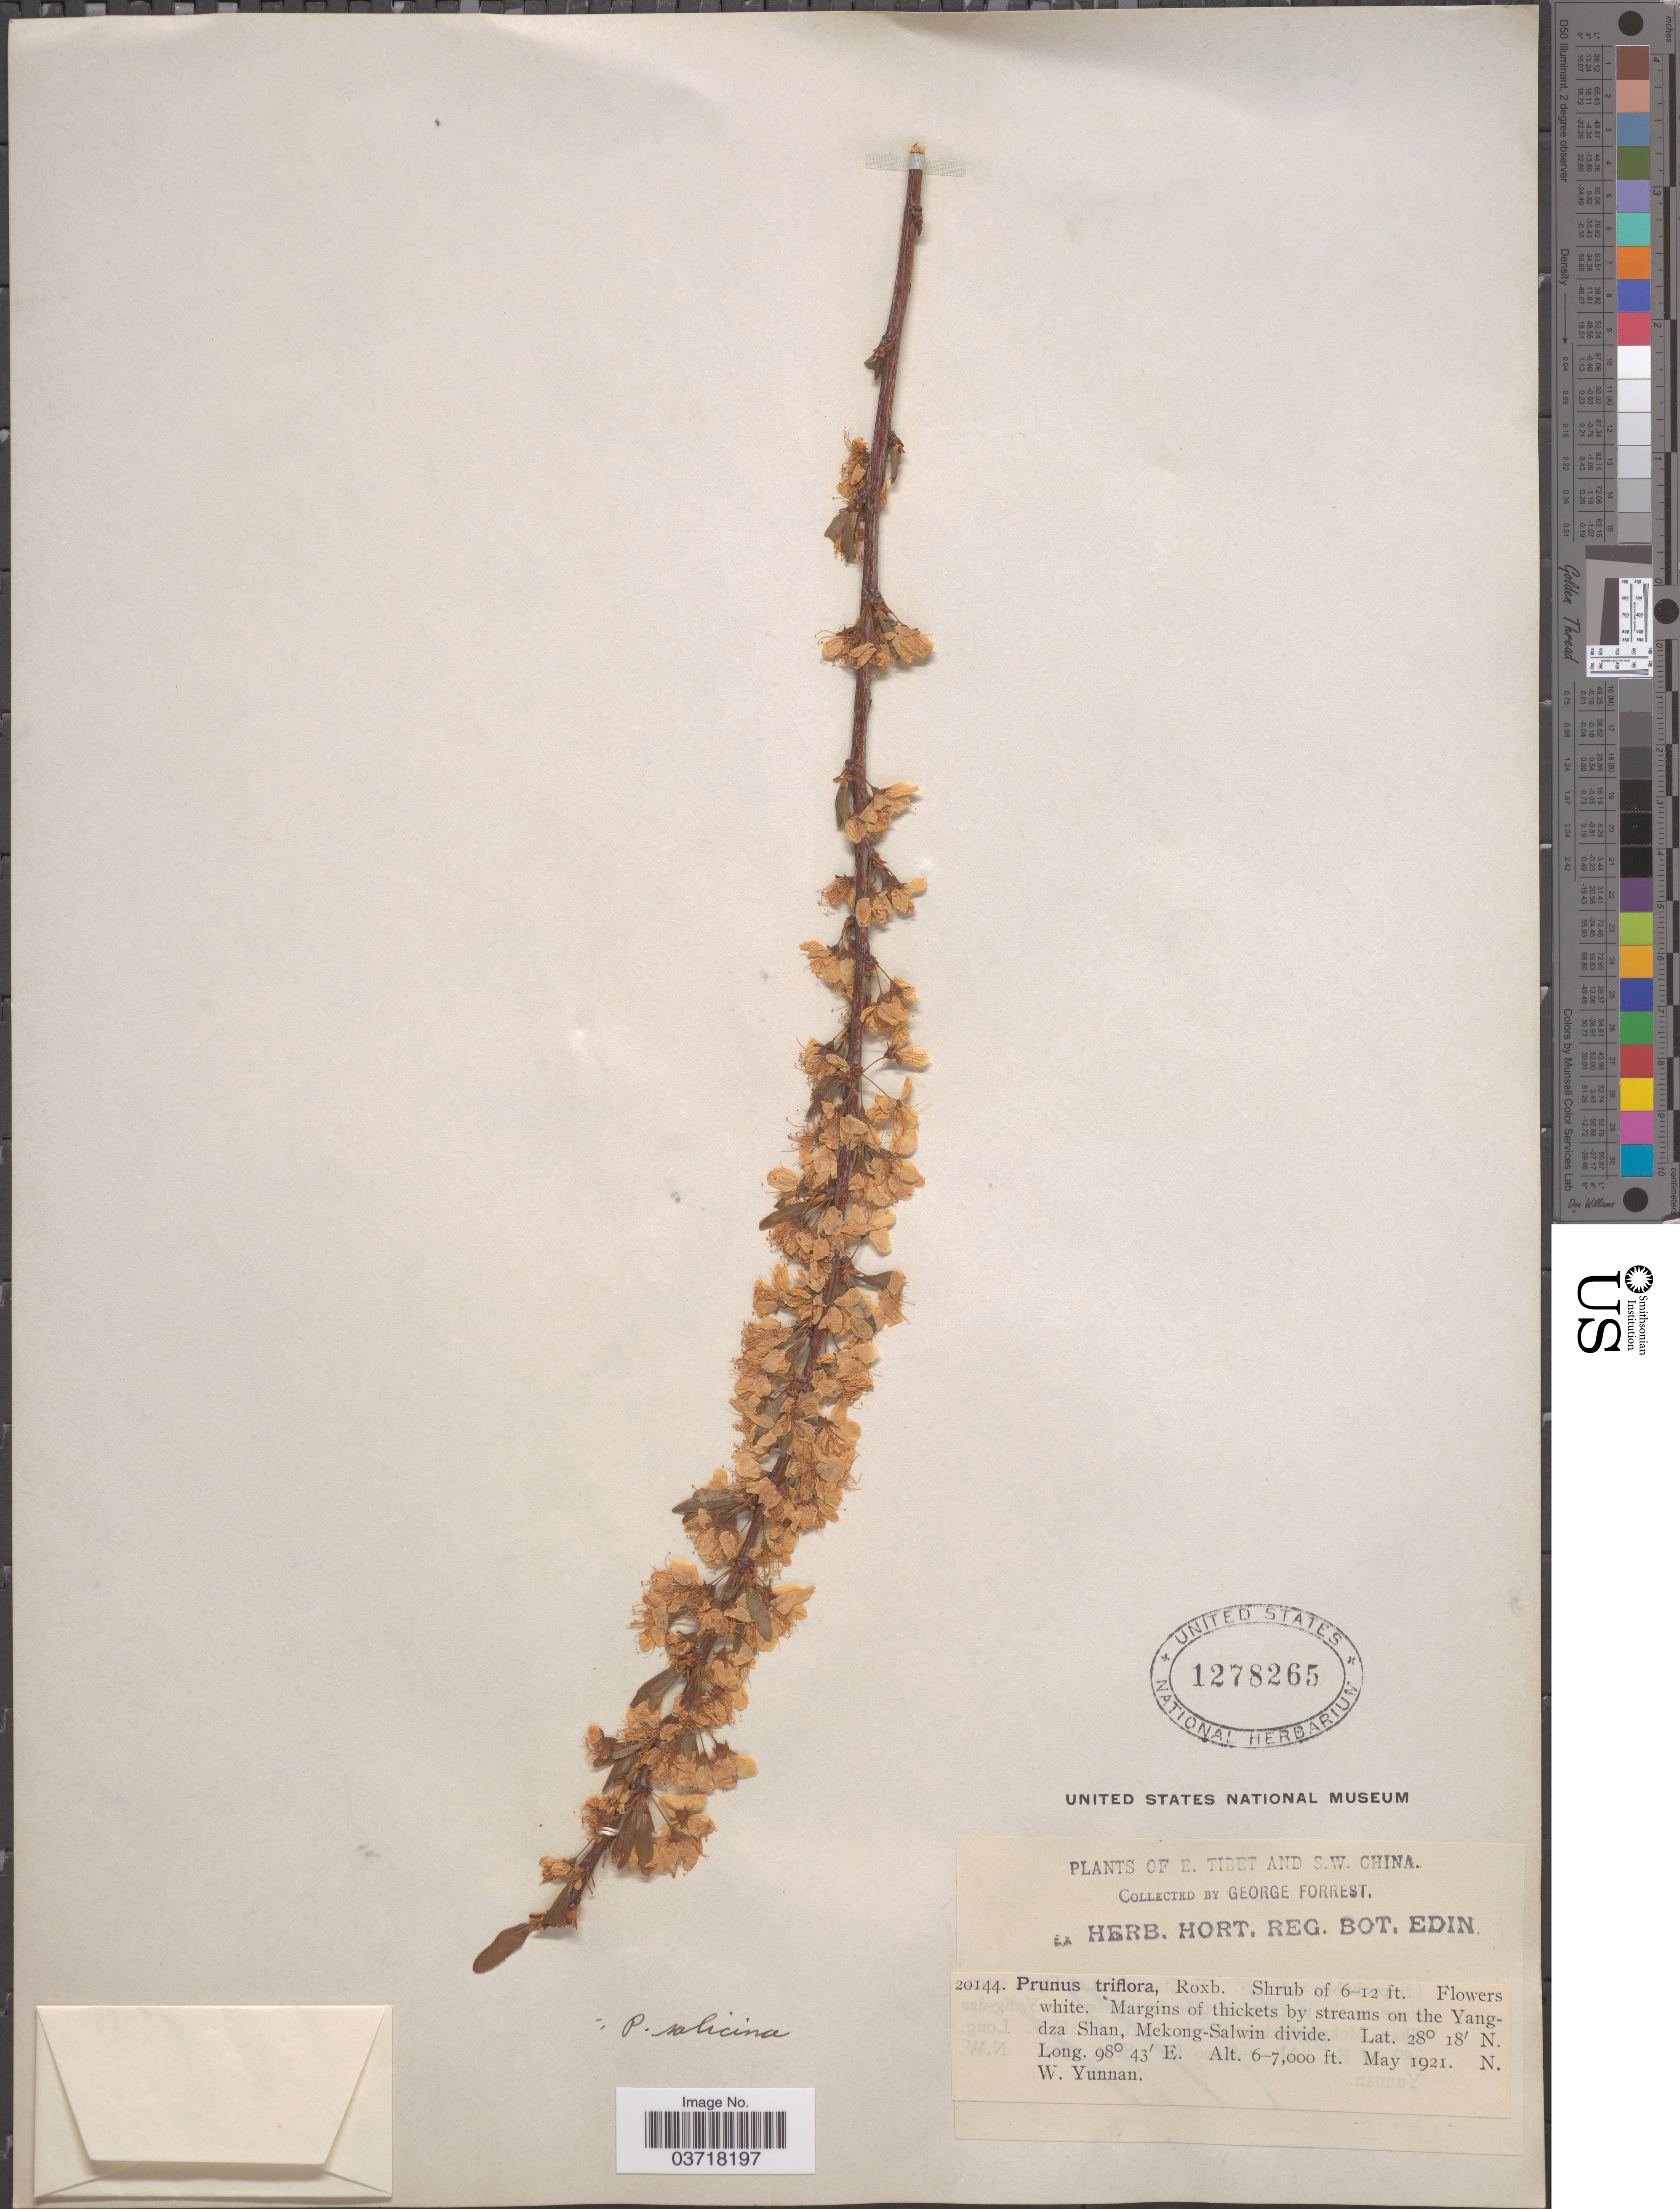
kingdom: Plantae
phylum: Tracheophyta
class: Magnoliopsida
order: Rosales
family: Rosaceae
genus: Prunus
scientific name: Prunus salicina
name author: Lindl.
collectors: G. Forrest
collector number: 20144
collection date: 1921-05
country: China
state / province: Yunnan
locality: E. Tibet and S.W. China. On the Yangdza Shan, Mekong-Salwin divide. N.W. Yunnan.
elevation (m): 1829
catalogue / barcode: US 1278265